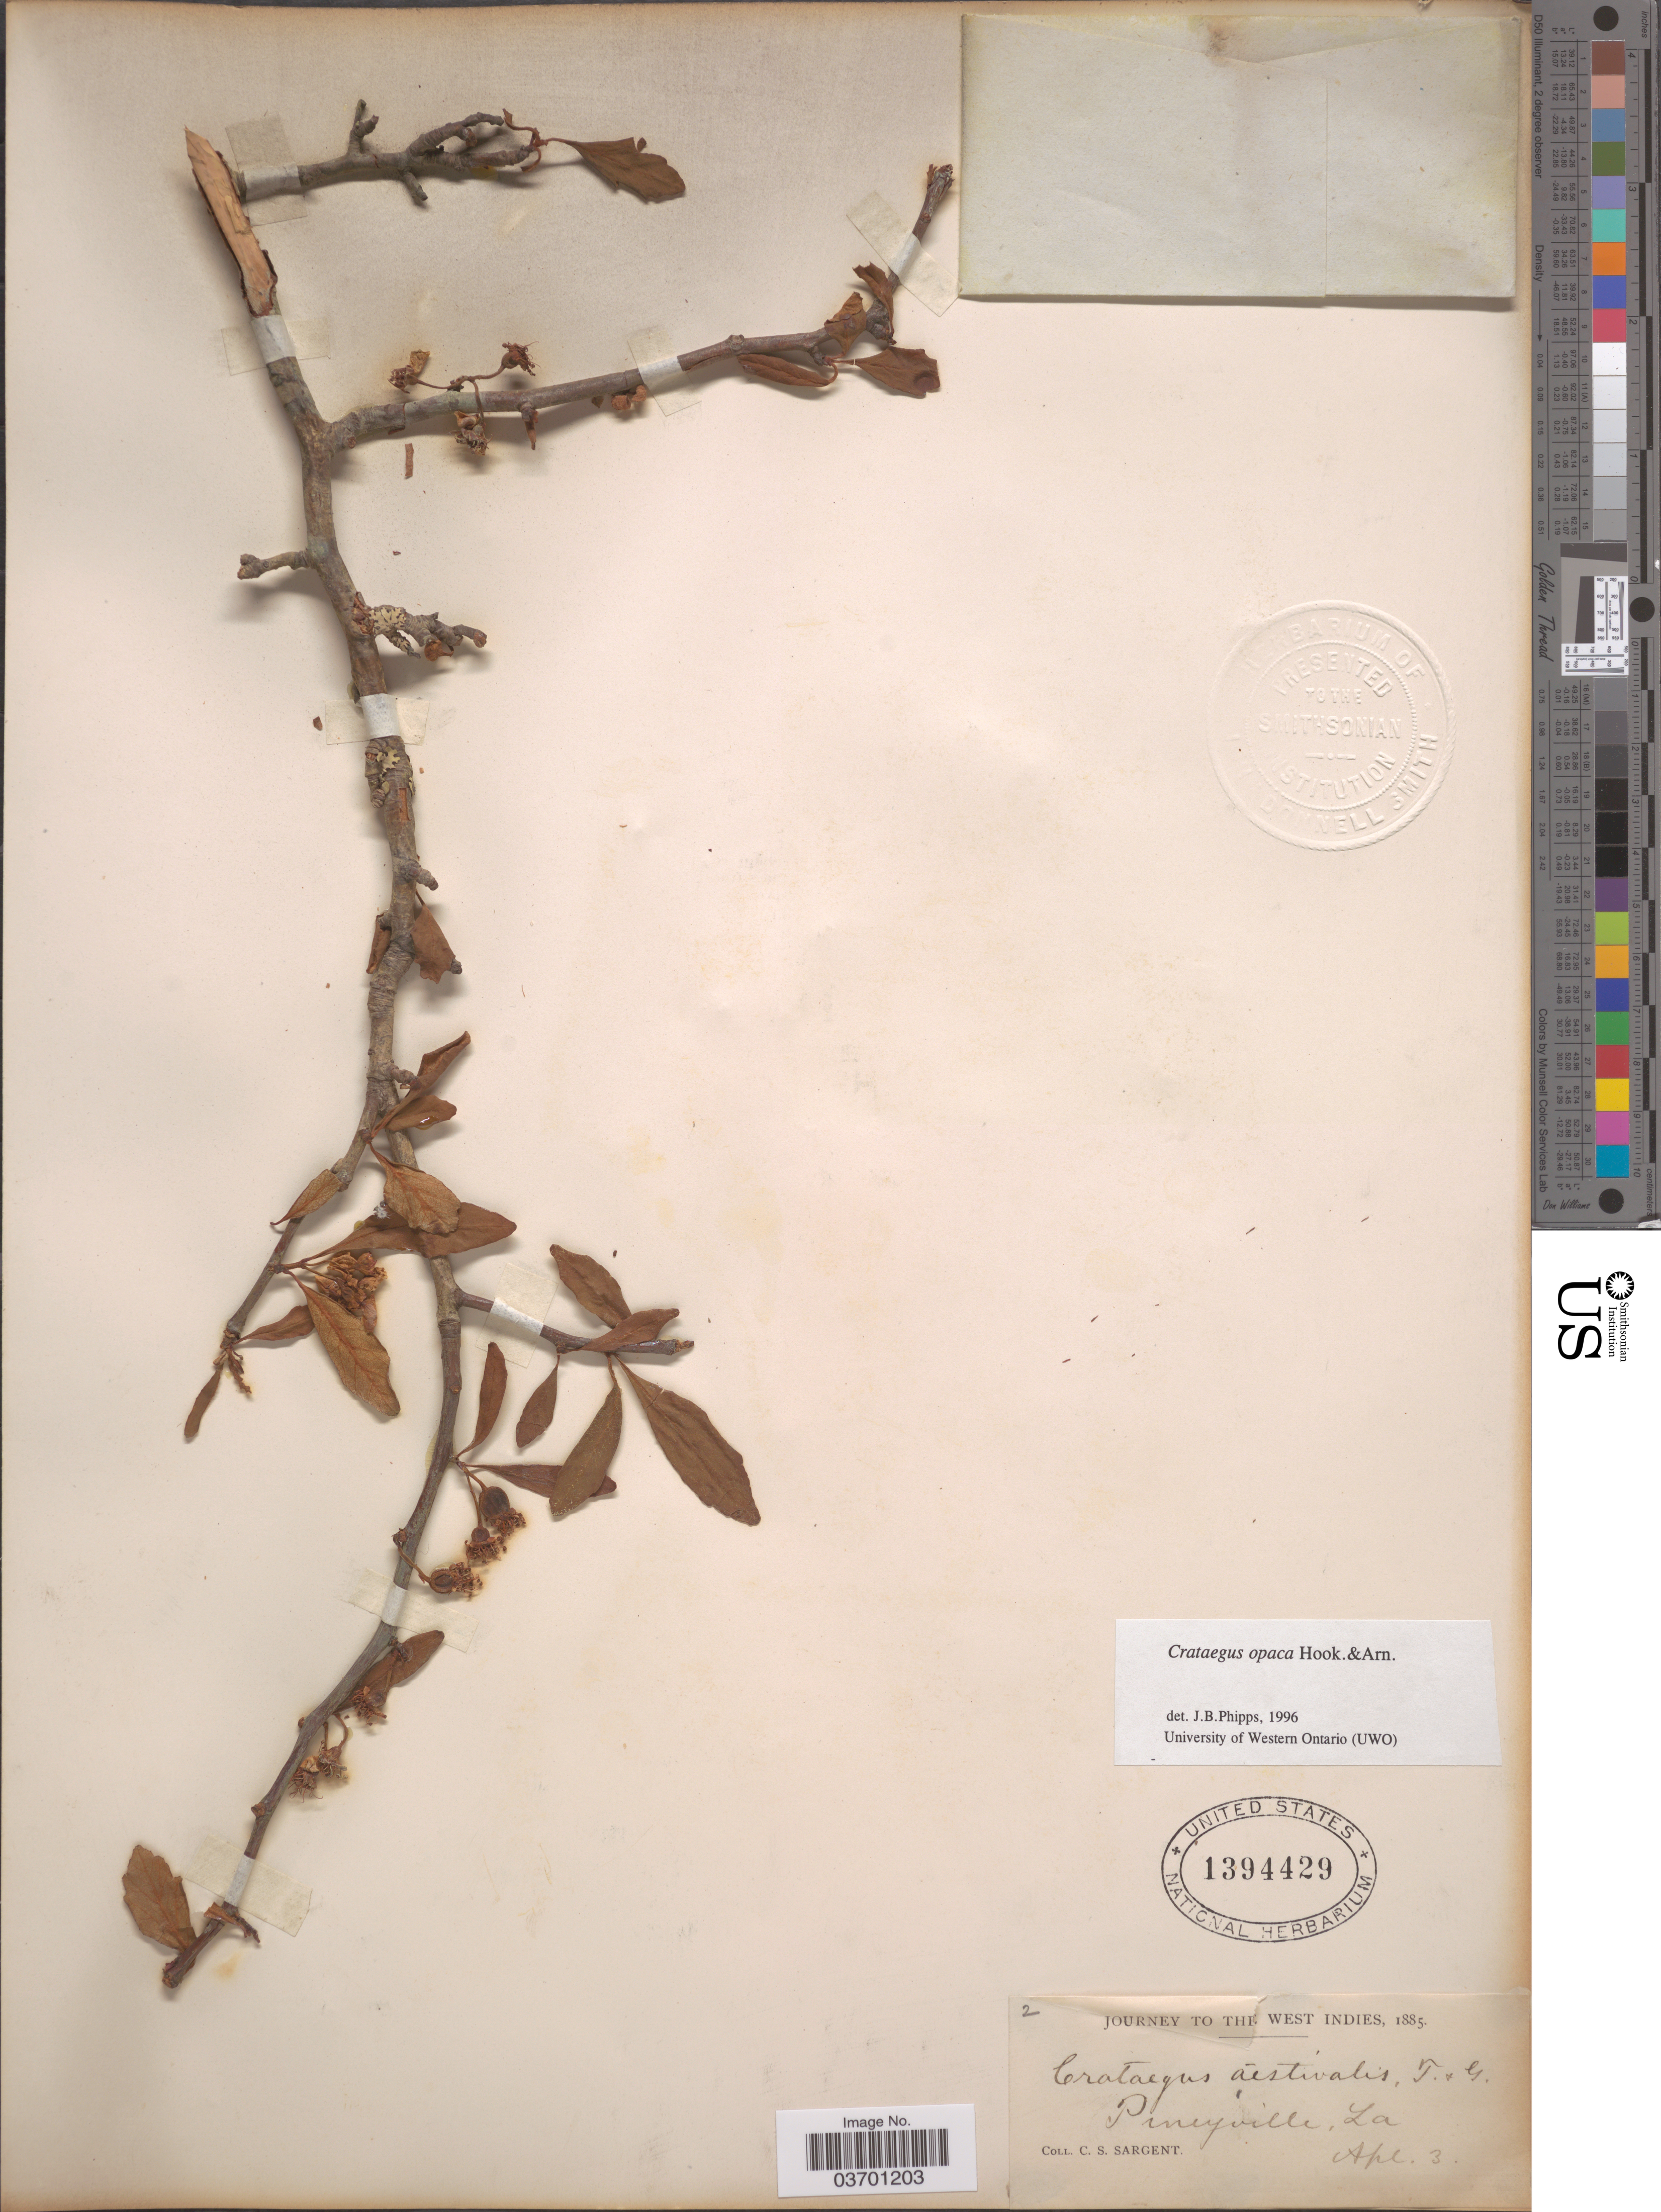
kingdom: Plantae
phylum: Tracheophyta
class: Magnoliopsida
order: Rosales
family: Rosaceae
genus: Crataegus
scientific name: Crataegus opaca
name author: Hook. & Arn.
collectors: C. S. Sargent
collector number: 2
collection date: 1885-04-03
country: United States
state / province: Louisiana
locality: West Indies. Pineyville.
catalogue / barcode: US 1394429